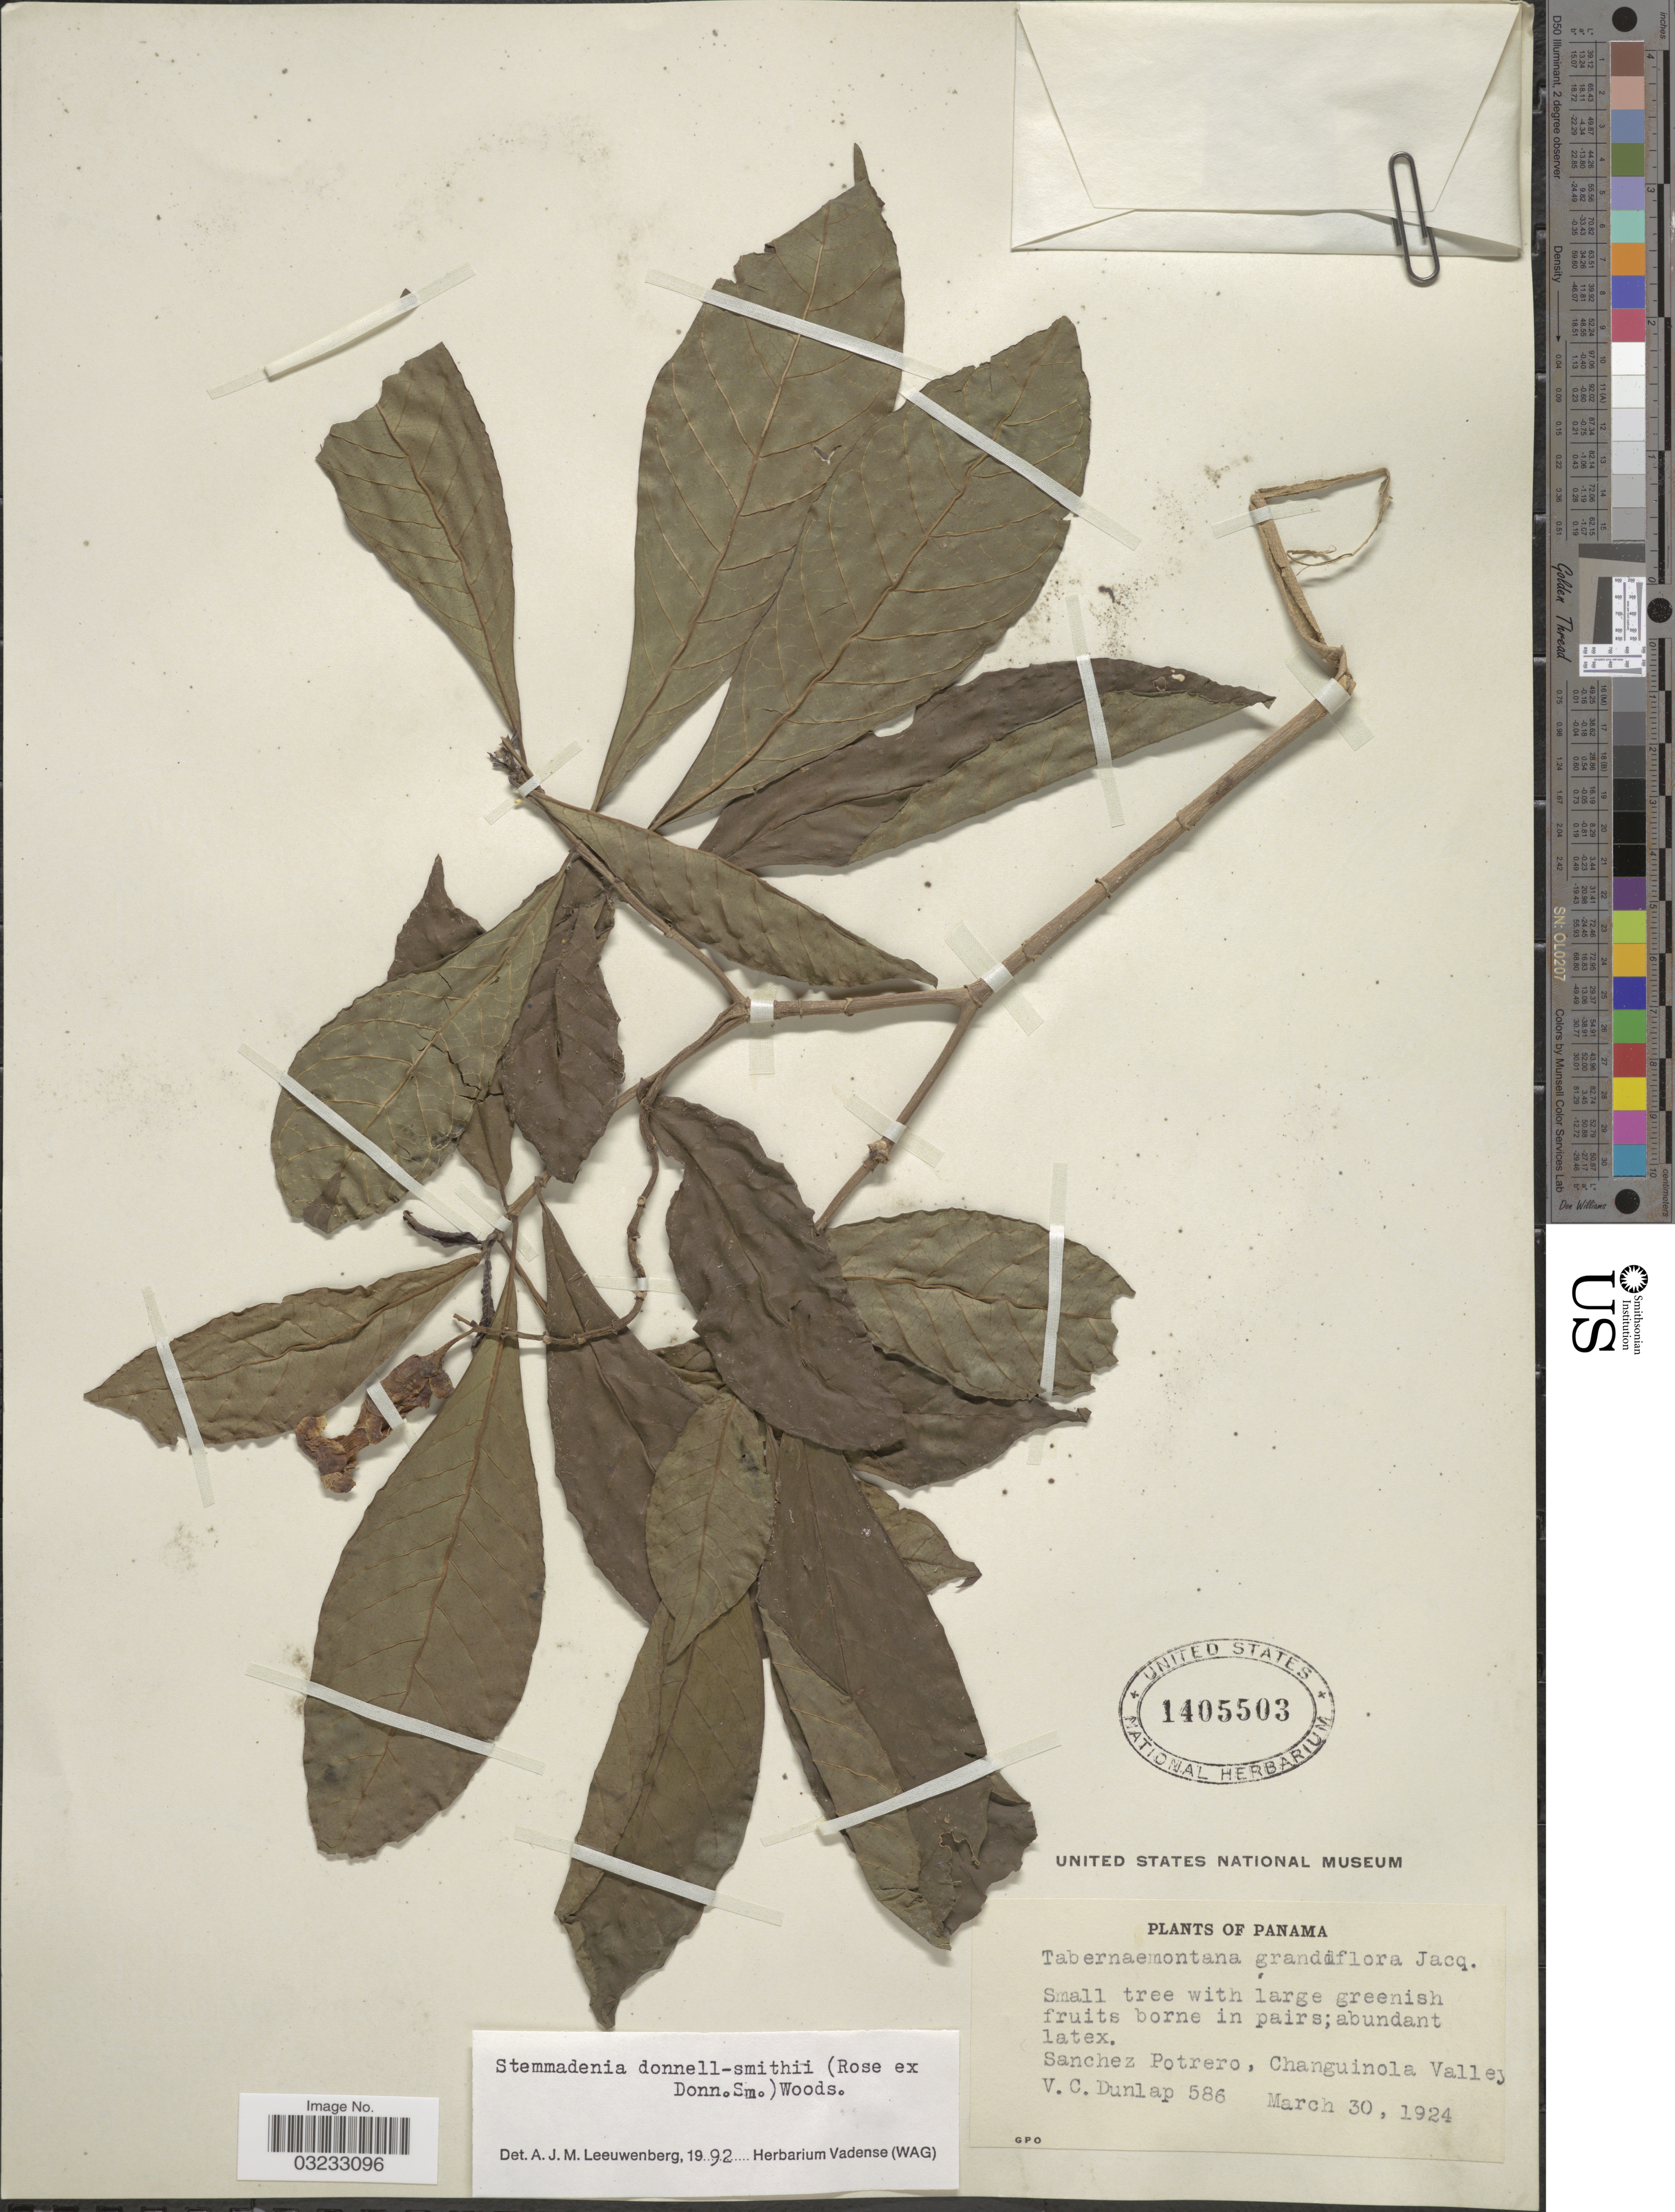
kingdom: Plantae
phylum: Tracheophyta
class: Magnoliopsida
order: Gentianales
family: Apocynaceae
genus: Stemmadenia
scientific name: Stemmadenia grandiflora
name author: (Jacq.) Miers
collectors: V. C. Dunlap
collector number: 586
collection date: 1924-03-30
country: Panama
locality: Sanchez Potrero, Changuinola Valley.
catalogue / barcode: US 1405503